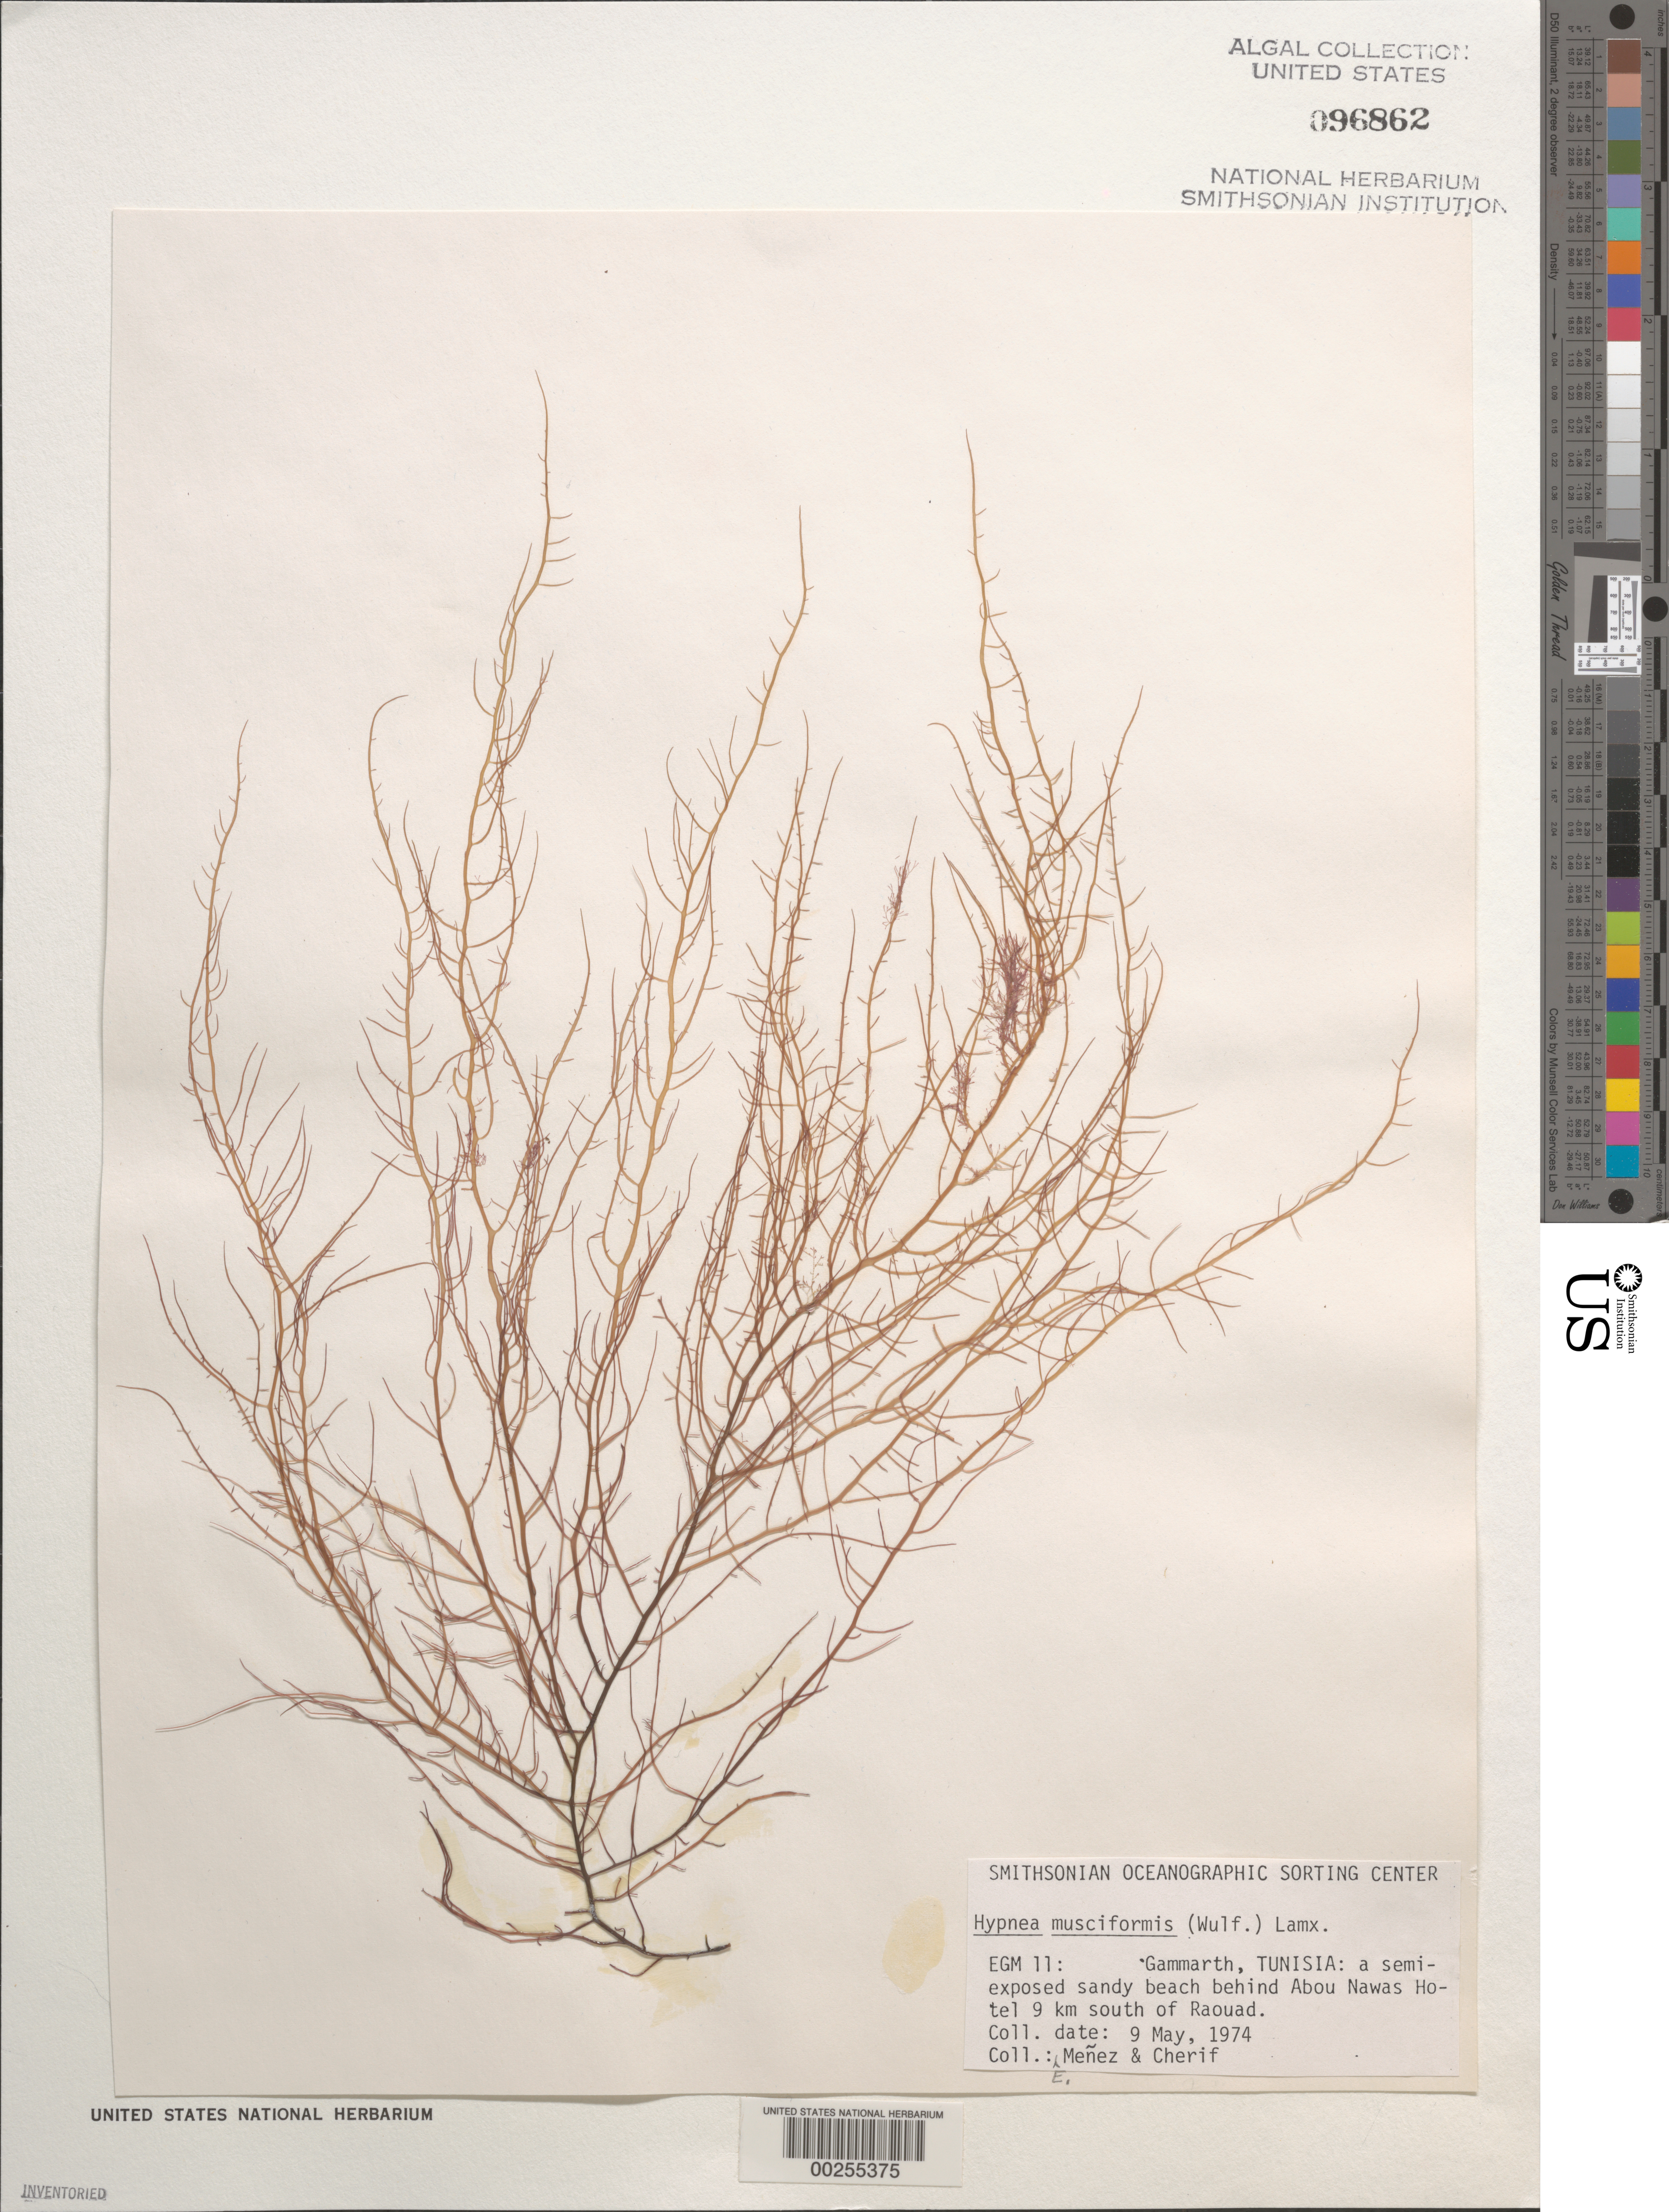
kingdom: Plantae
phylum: Rhodophyta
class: Florideophyceae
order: Gigartinales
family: Cystocloniaceae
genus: Hypnea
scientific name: Hypnea musciformis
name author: (Wulfen) J.V.Lamouroux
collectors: Meñez & -. Cherif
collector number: EGM 11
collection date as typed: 09 May 1974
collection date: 1974-05-09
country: Tunisia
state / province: Tunis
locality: Gammarth, behind abou nawas hotel, nine km south of raouad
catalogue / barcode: US 96862